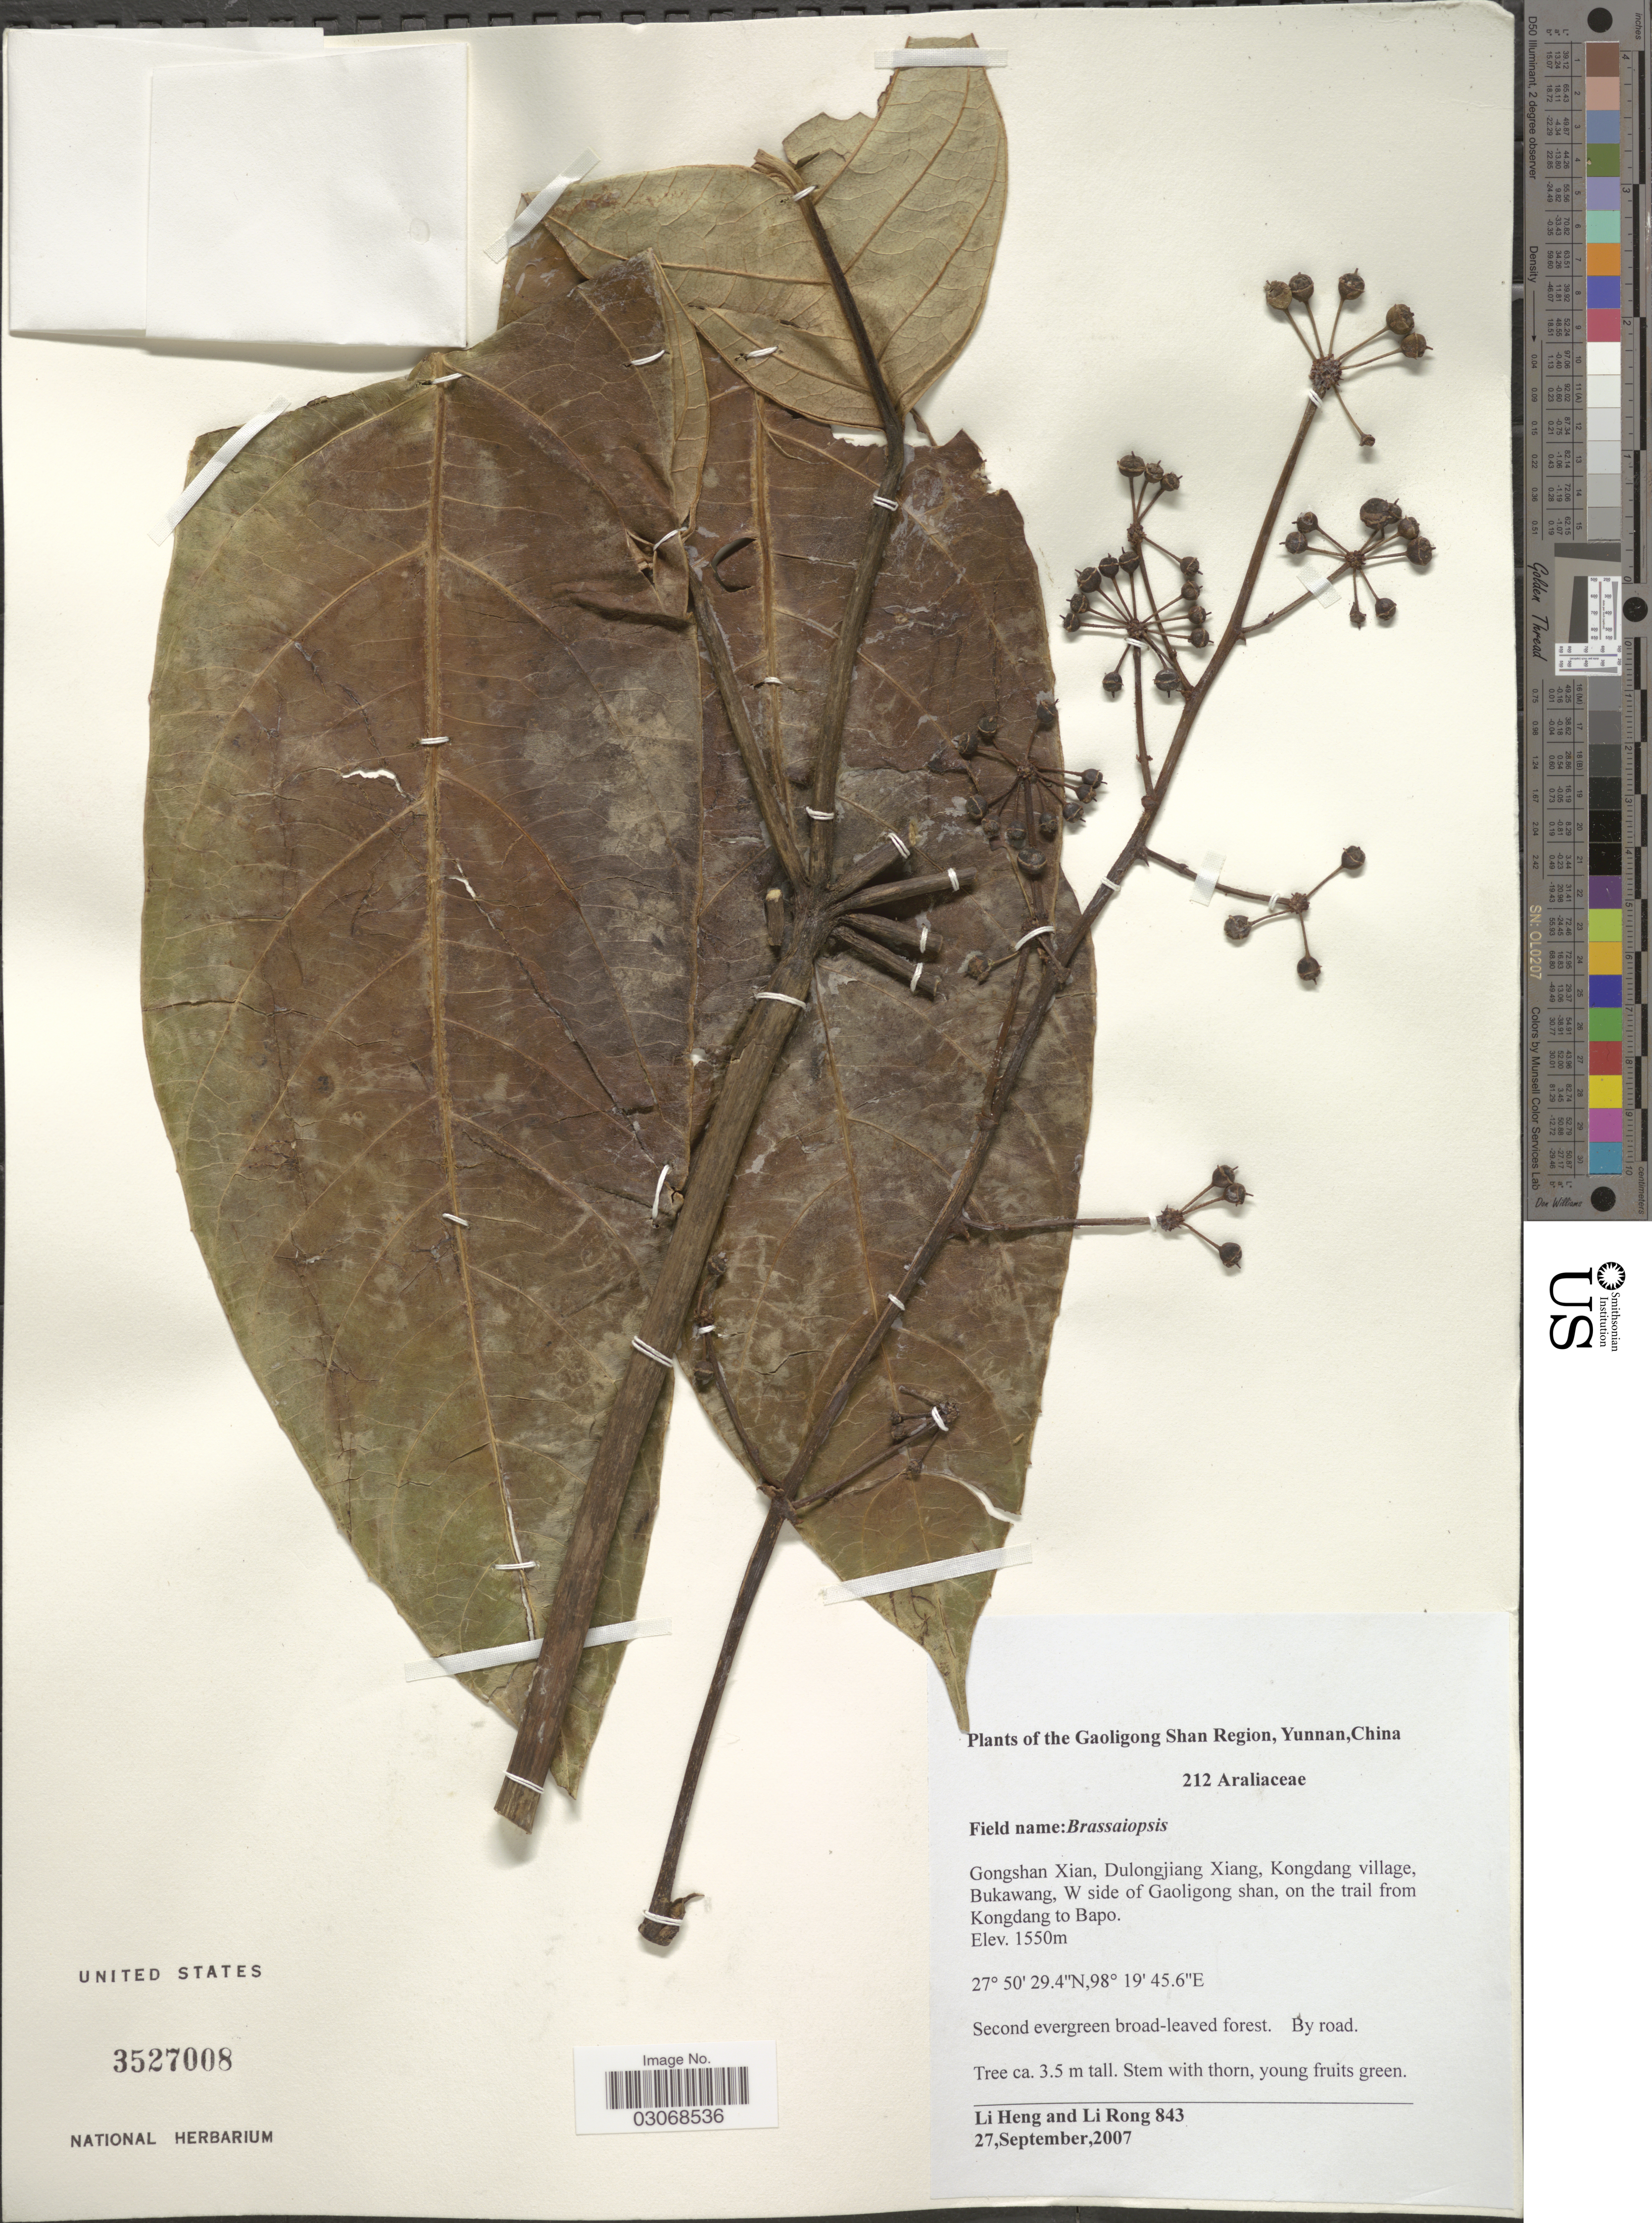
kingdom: Plantae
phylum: Tracheophyta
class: Magnoliopsida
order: Apiales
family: Araliaceae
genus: Brassaiopsis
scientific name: Brassaiopsis sp.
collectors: L. Heng & R. Li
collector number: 843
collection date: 2007-09-27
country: China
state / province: Yunnan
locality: The Gaoligong Shan Region, Gongshan Xian, Dulongjiang Xiang, Kongdang village Bukawang, W side of Gaoligong shan, on the trail from Kongdang to Bapo.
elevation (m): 1550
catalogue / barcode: US 3527008